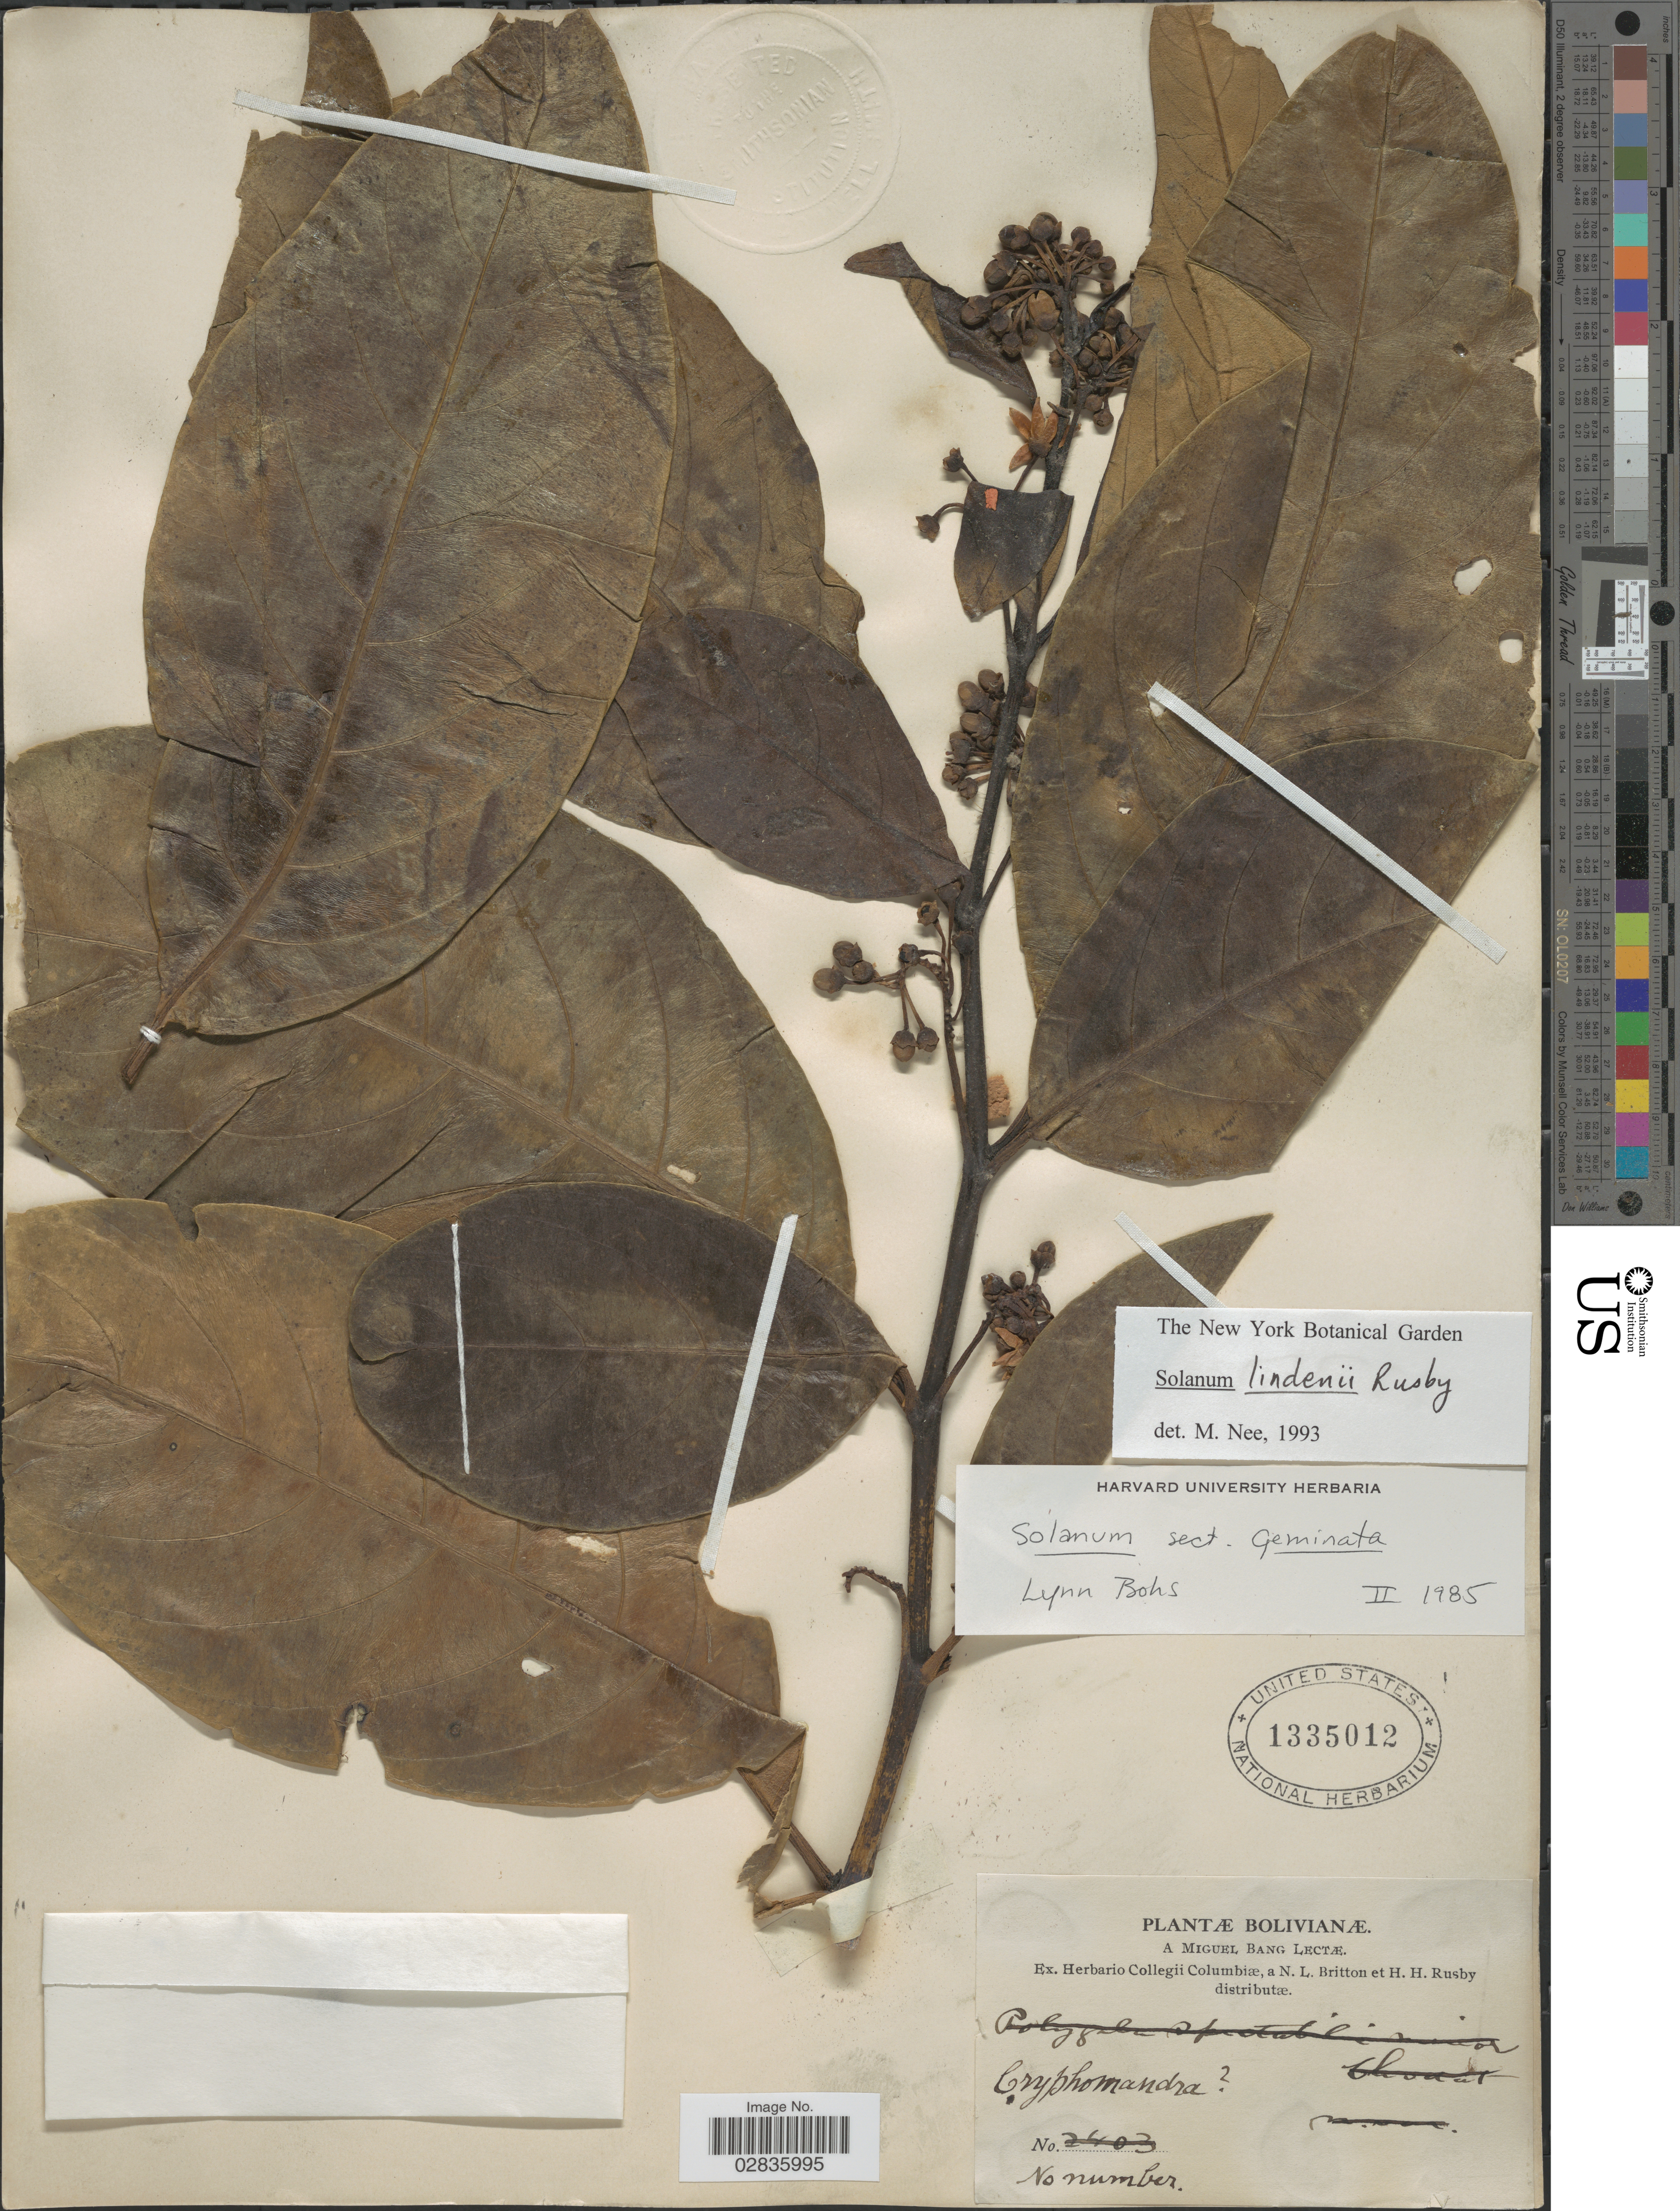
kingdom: Plantae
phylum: Tracheophyta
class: Magnoliopsida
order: Solanales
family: Solanaceae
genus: Solanum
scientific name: Solanum lindenii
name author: Rusby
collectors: M. Bang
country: Bolivia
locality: Bolivianæ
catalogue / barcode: US 1335012